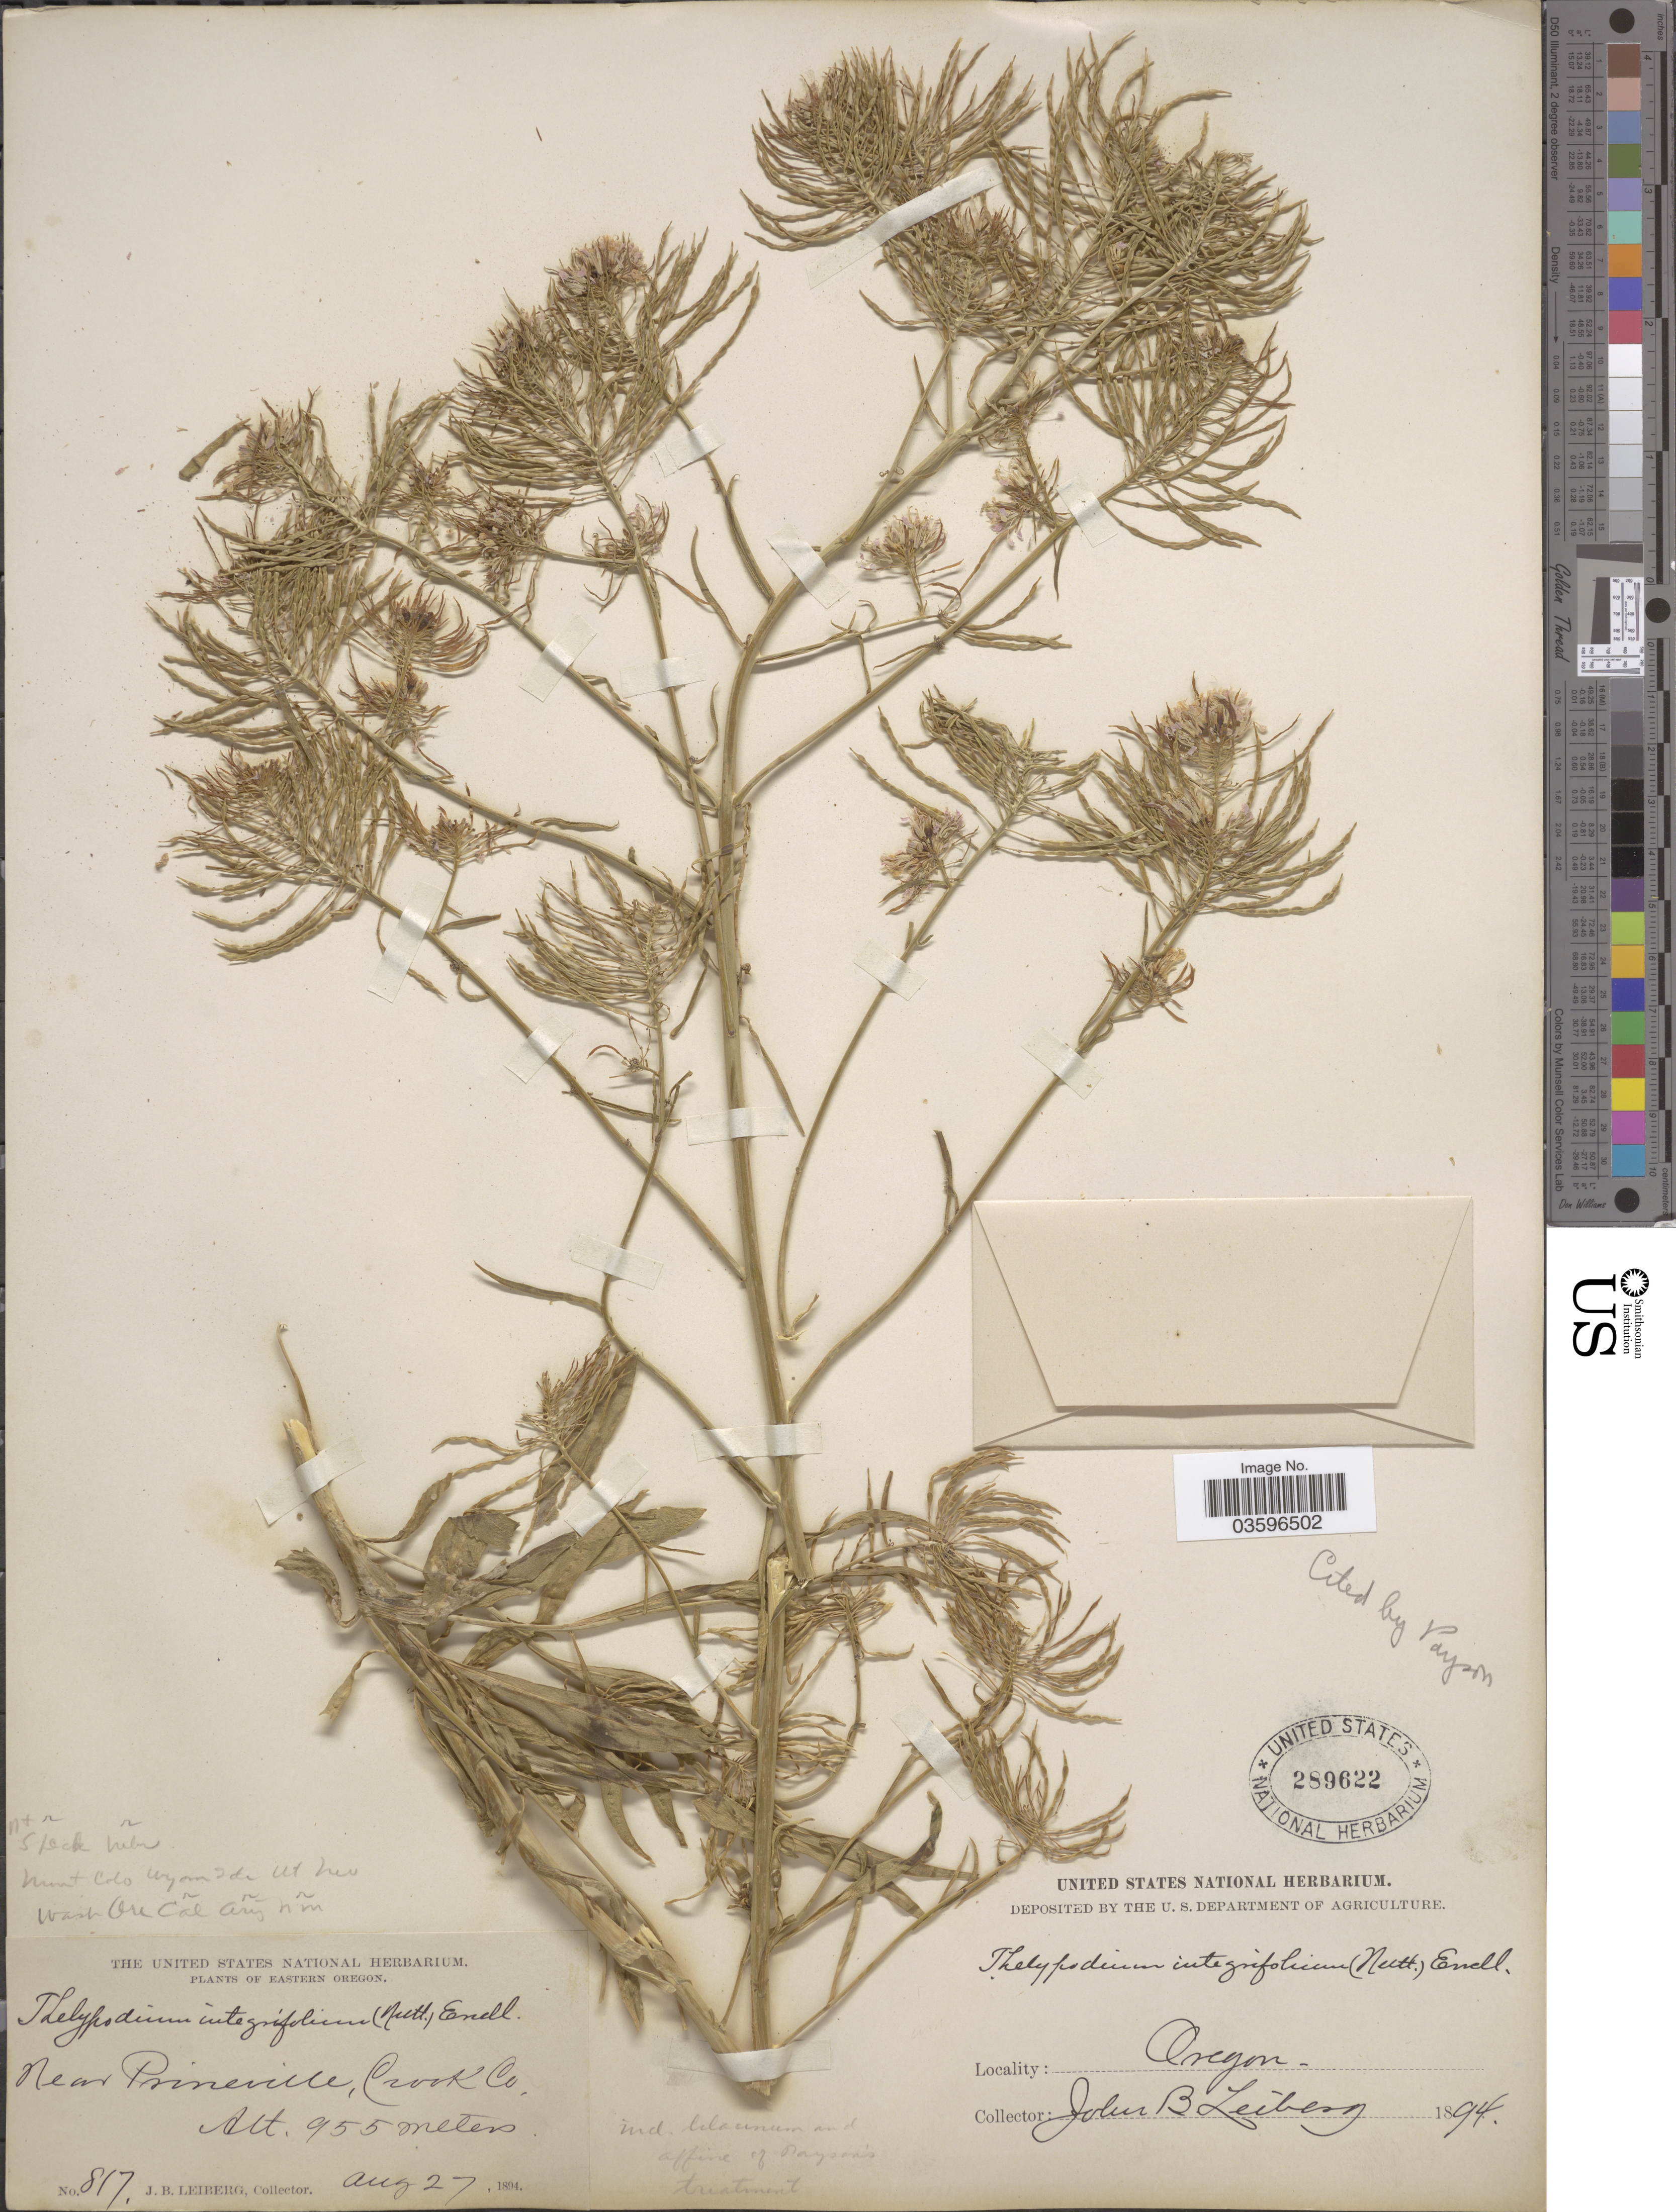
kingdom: Plantae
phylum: Tracheophyta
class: Magnoliopsida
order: Brassicales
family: Brassicaceae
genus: Thelypodium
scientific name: Thelypodium integrifolium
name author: (Nutt.) Endl.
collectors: J. B. Leiberg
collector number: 817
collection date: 1894-08-27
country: United States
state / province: Oregon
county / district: Crook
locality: Eastern Oregon. Near Prineville, Crook Co.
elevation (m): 955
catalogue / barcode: US 289622